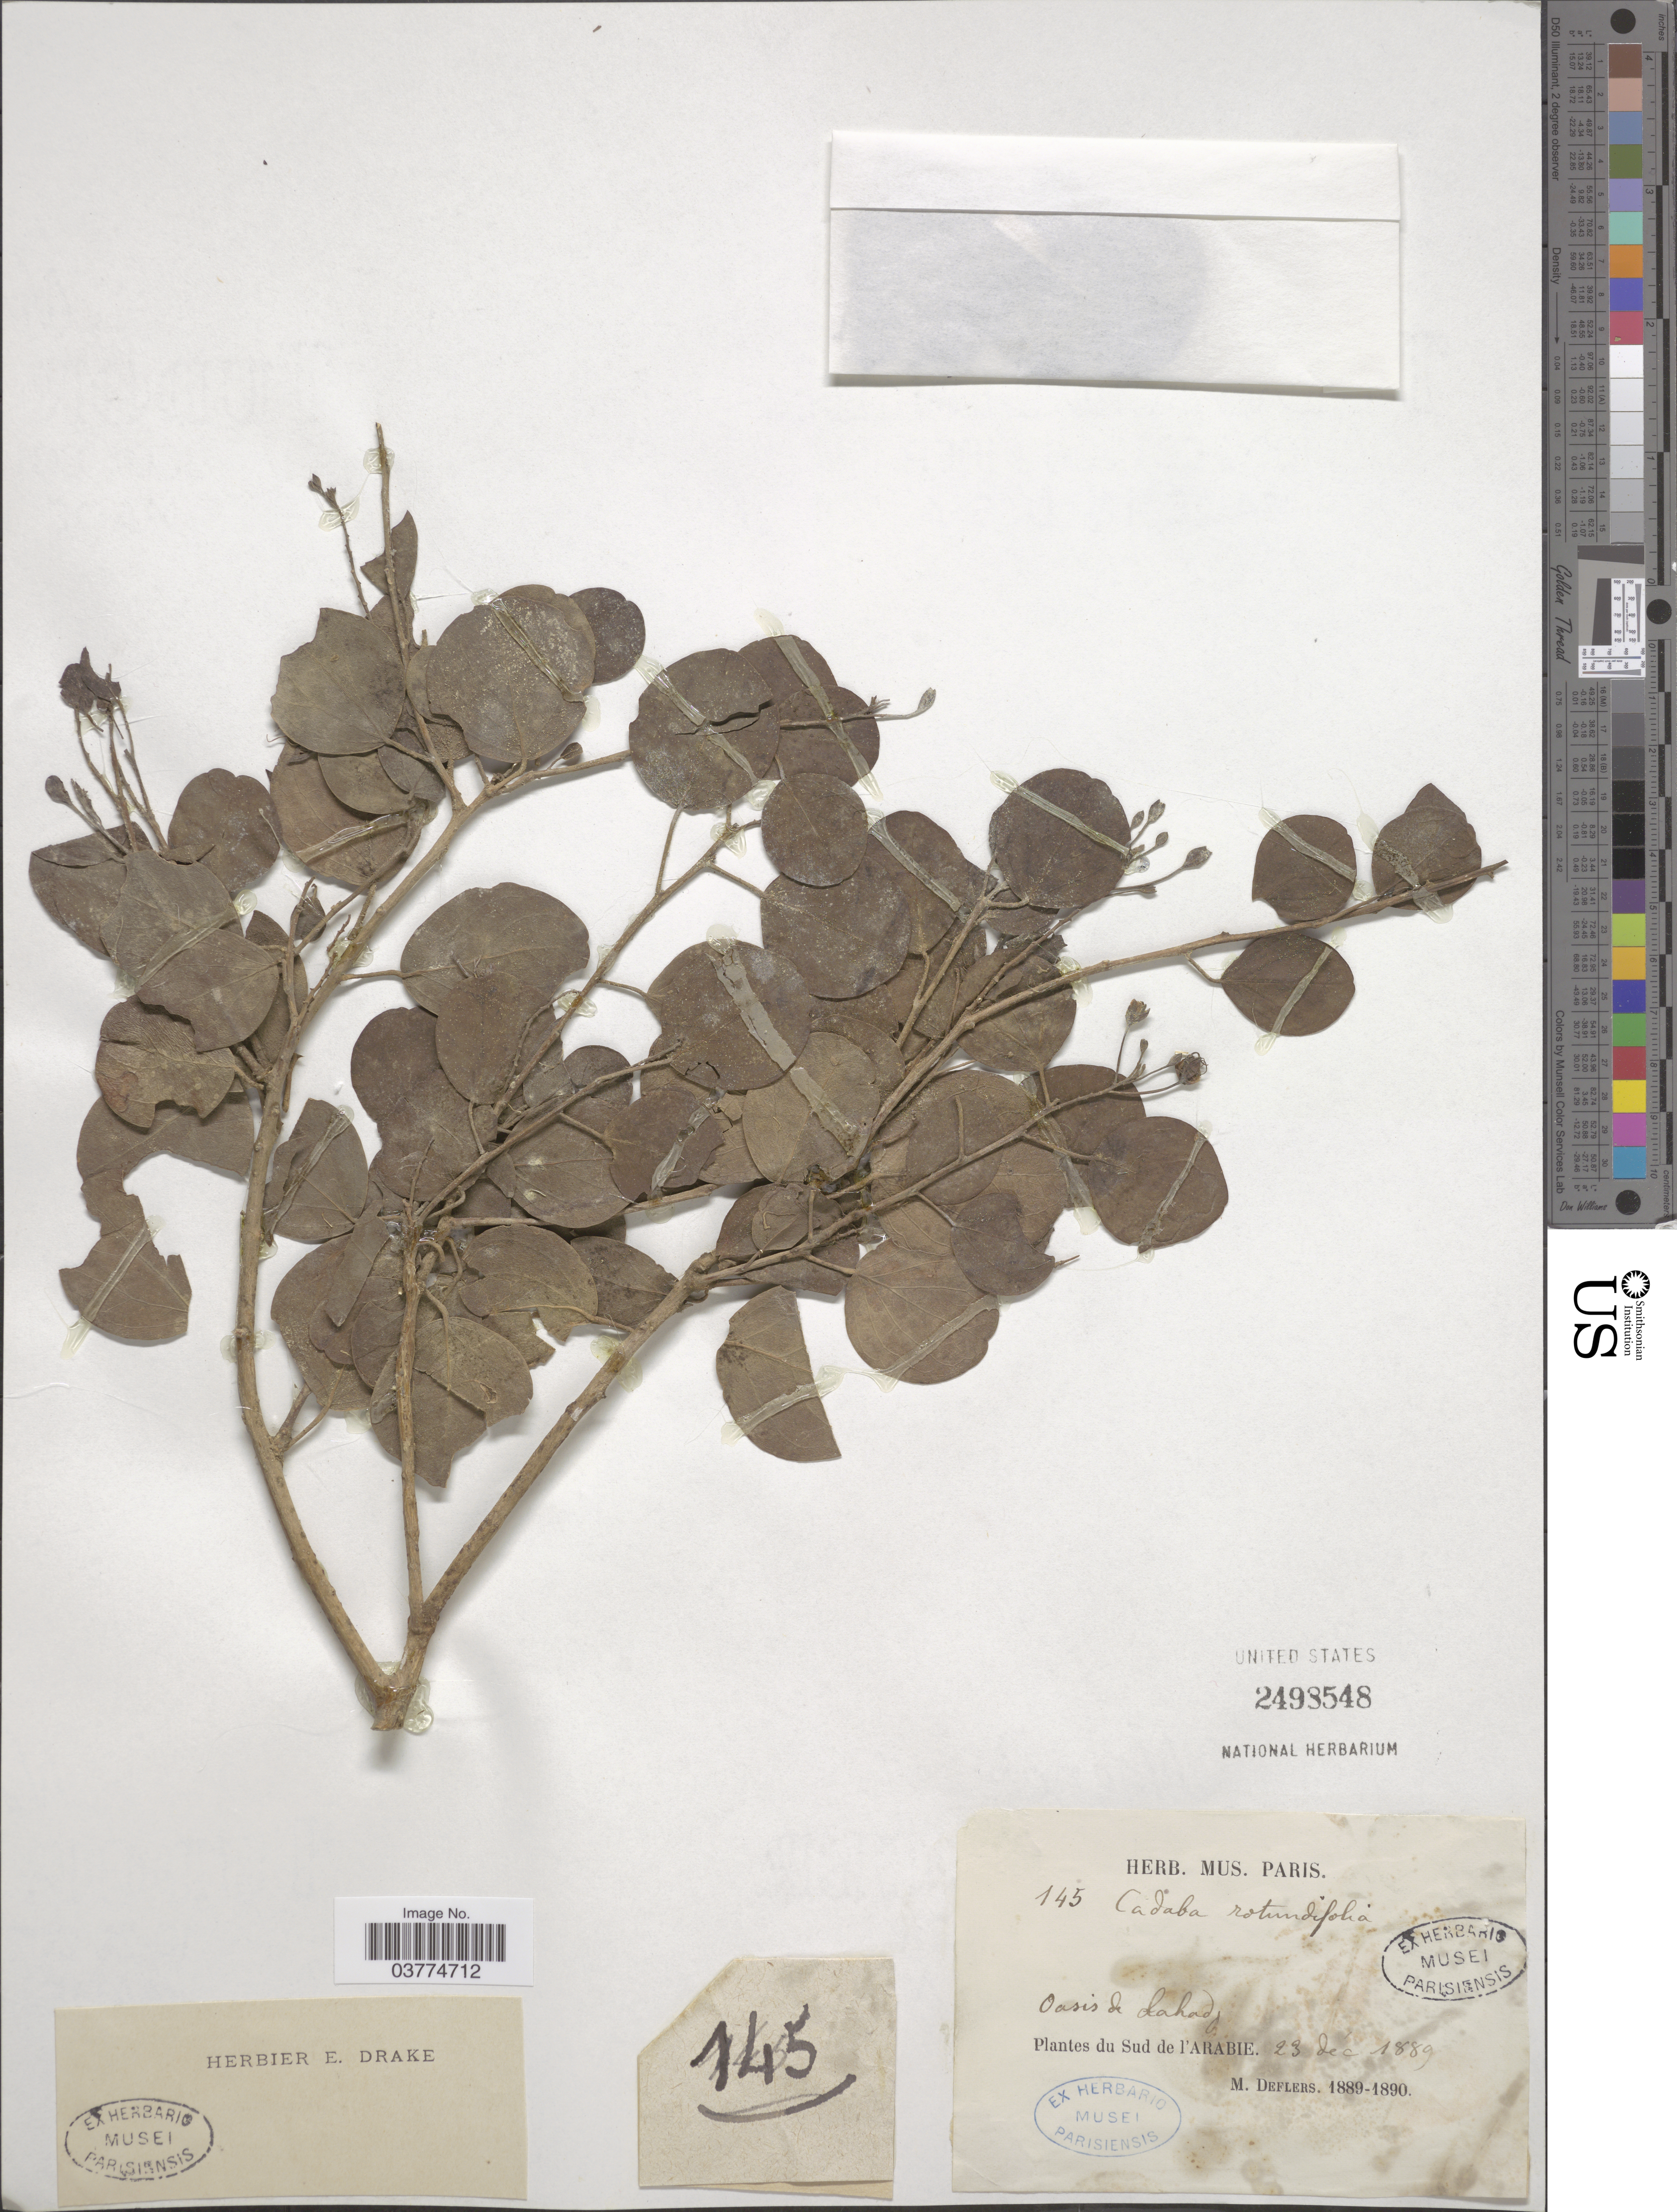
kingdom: Plantae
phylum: Tracheophyta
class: Magnoliopsida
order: Brassicales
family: Capparaceae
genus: Cadaba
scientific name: Cadaba rotundifolia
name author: Forssk.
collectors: M. Deflers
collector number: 145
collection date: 1889-12-23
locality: Oasis de Lahadj. Sud de l'Arabie.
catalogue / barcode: US 2498548